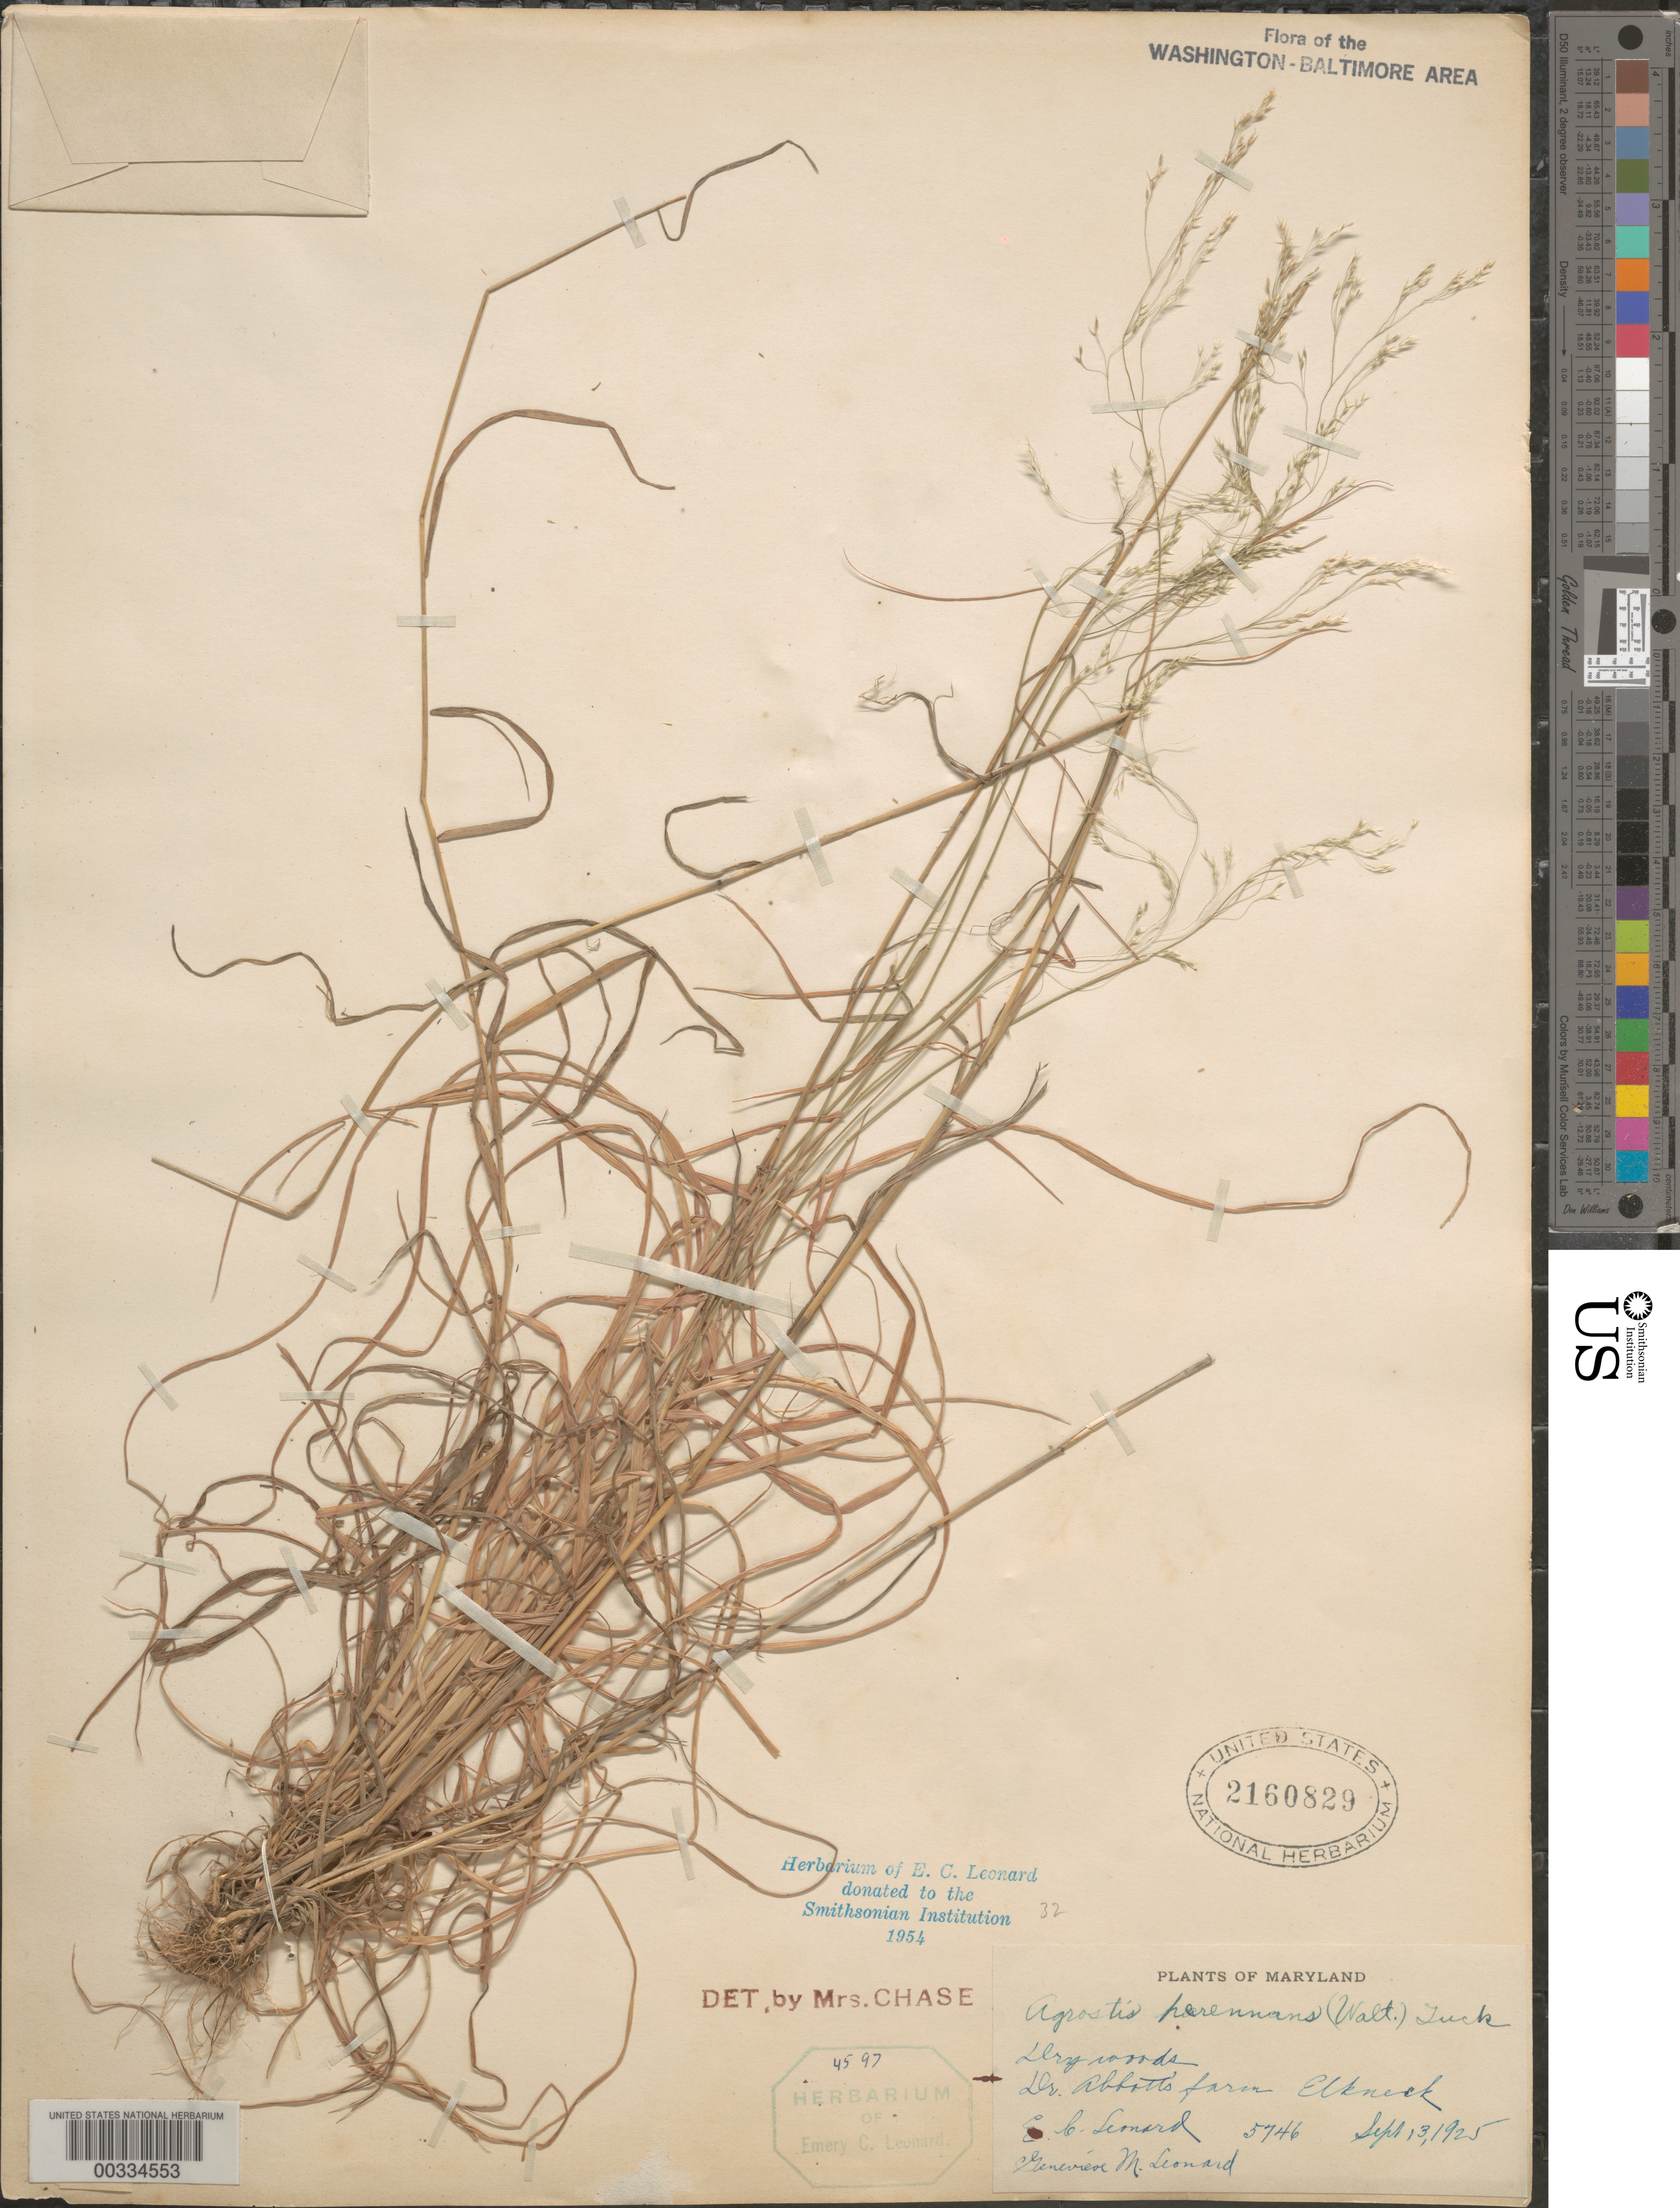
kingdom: Plantae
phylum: Tracheophyta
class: Liliopsida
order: Poales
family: Poaceae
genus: Agrostis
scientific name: Agrostis perennans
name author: (Walter) Tuck.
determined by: Chase, [M.] Agnes, (US)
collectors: E. C. Leonard & G. M. Leonard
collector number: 5746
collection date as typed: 13 Sep 1925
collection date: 1925-09-13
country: United States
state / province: Maryland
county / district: Cecil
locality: Dr. abbott's farm, elk neck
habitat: Dry woods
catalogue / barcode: US 2160829